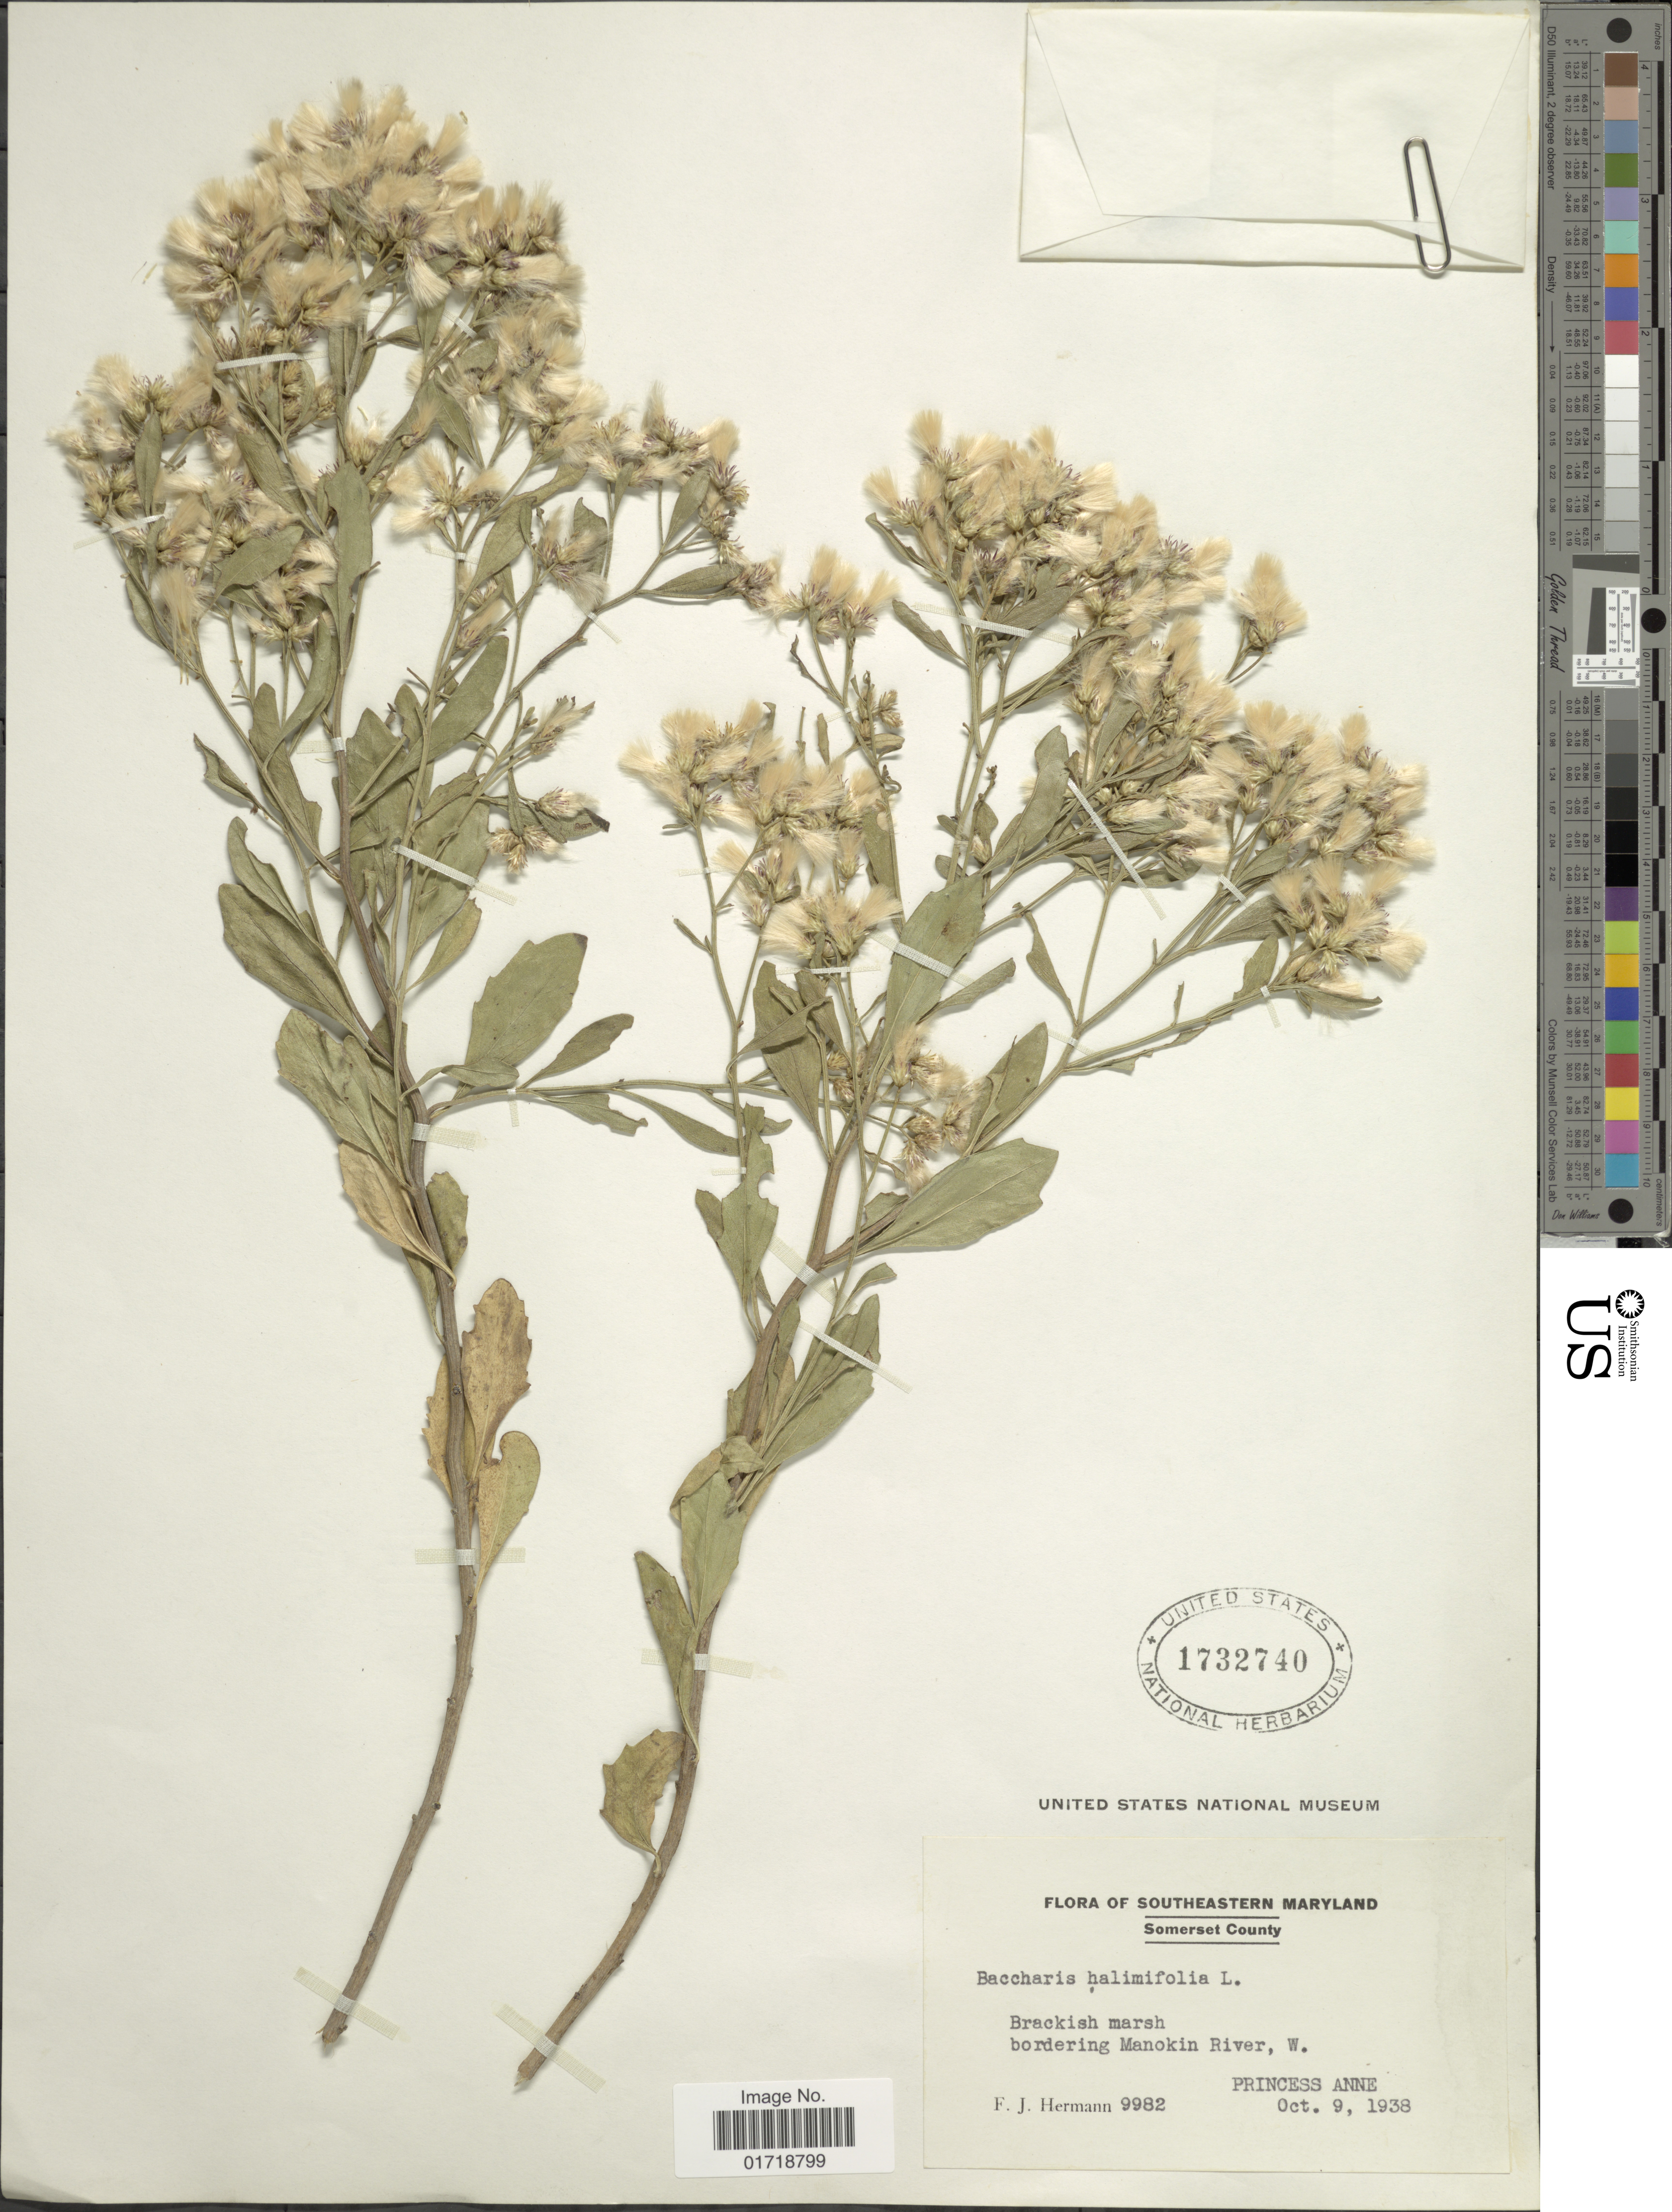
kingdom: Plantae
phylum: Tracheophyta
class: Magnoliopsida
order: Asterales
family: Asteraceae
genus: Baccharis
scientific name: Baccharis halimifolia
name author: L.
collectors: F. J. Hermann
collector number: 9982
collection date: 1938-10-09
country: United States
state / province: Maryland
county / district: Somerset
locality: Southeastern Maryland, Somerset County, Brackish Marsh bordering Manokin River, W, Princess Anne.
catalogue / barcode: US 1732740